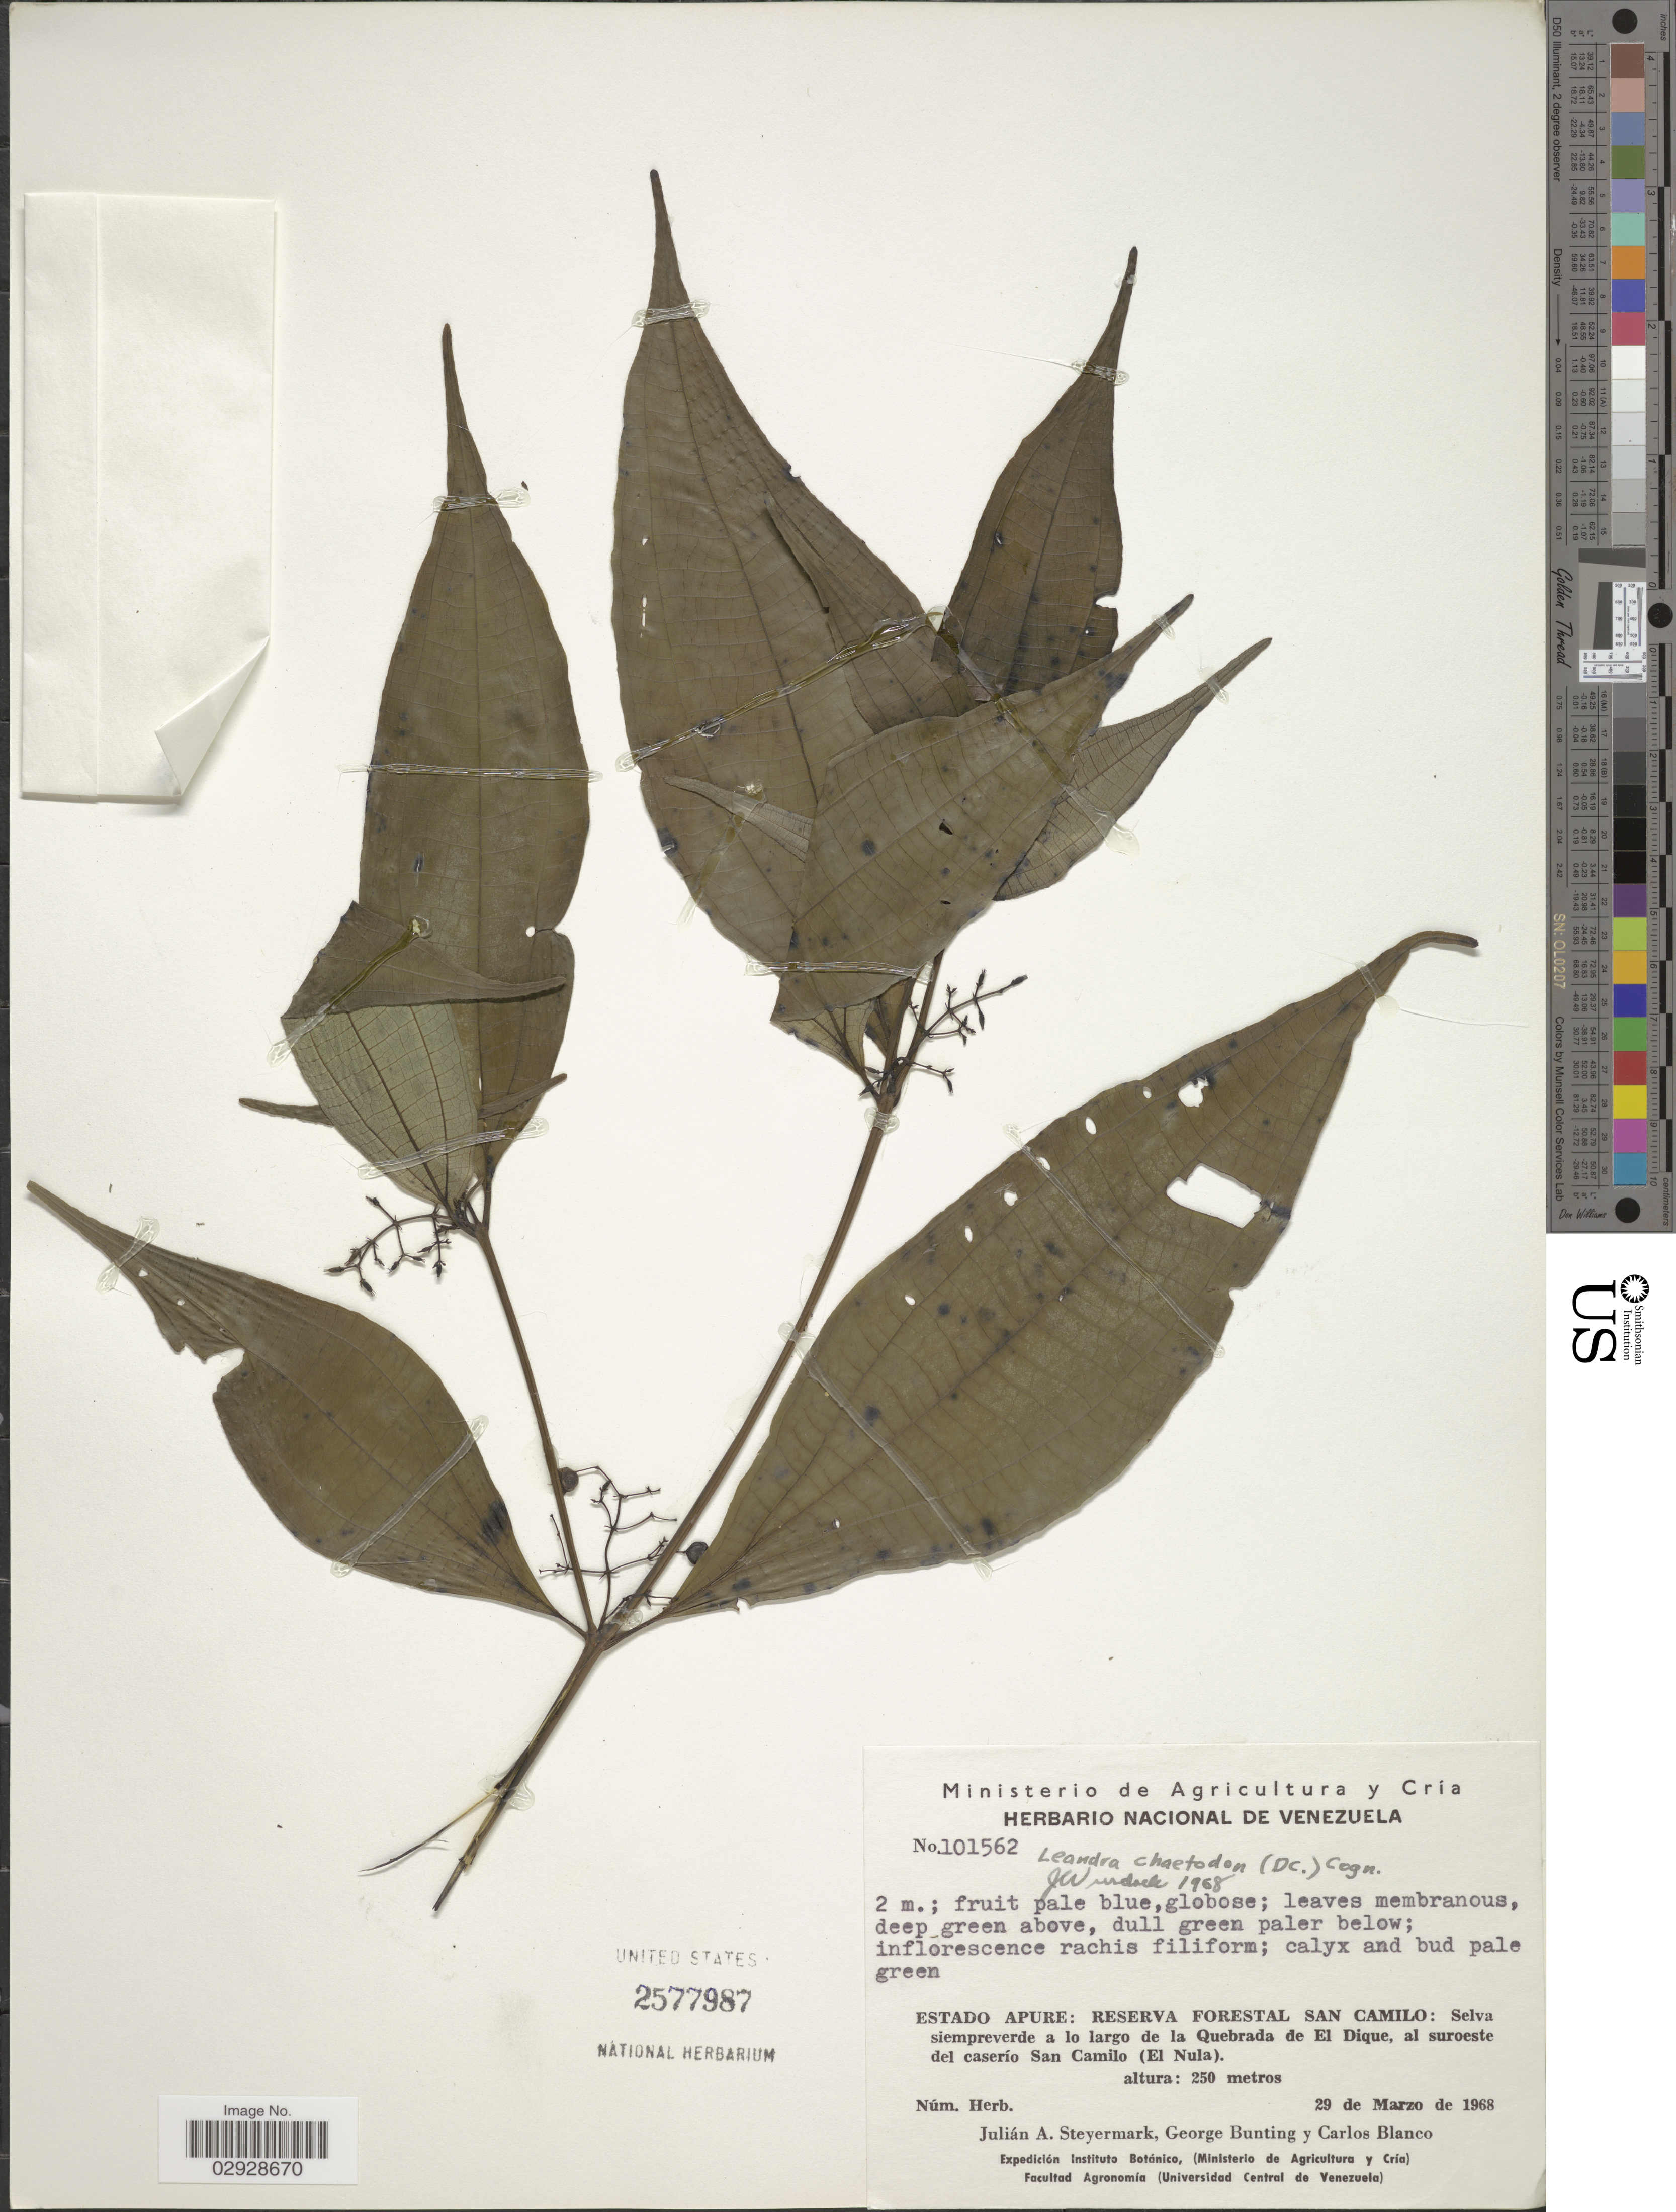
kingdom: Plantae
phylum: Tracheophyta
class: Magnoliopsida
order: Myrtales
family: Melastomataceae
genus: Leandra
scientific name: Leandra chaetodon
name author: (DC.) Cogn.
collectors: J. Steyermark, G. S. Bunting & C. Blanco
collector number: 101562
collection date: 1968-03-29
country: Venezuela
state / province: Apure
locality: Reserva Forestal San Camilo: Selva siempreverde a lo largo de la Quebrada de El Dique, al suroeste del caserío San Camilo (El Nula).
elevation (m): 250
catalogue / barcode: US 2577987